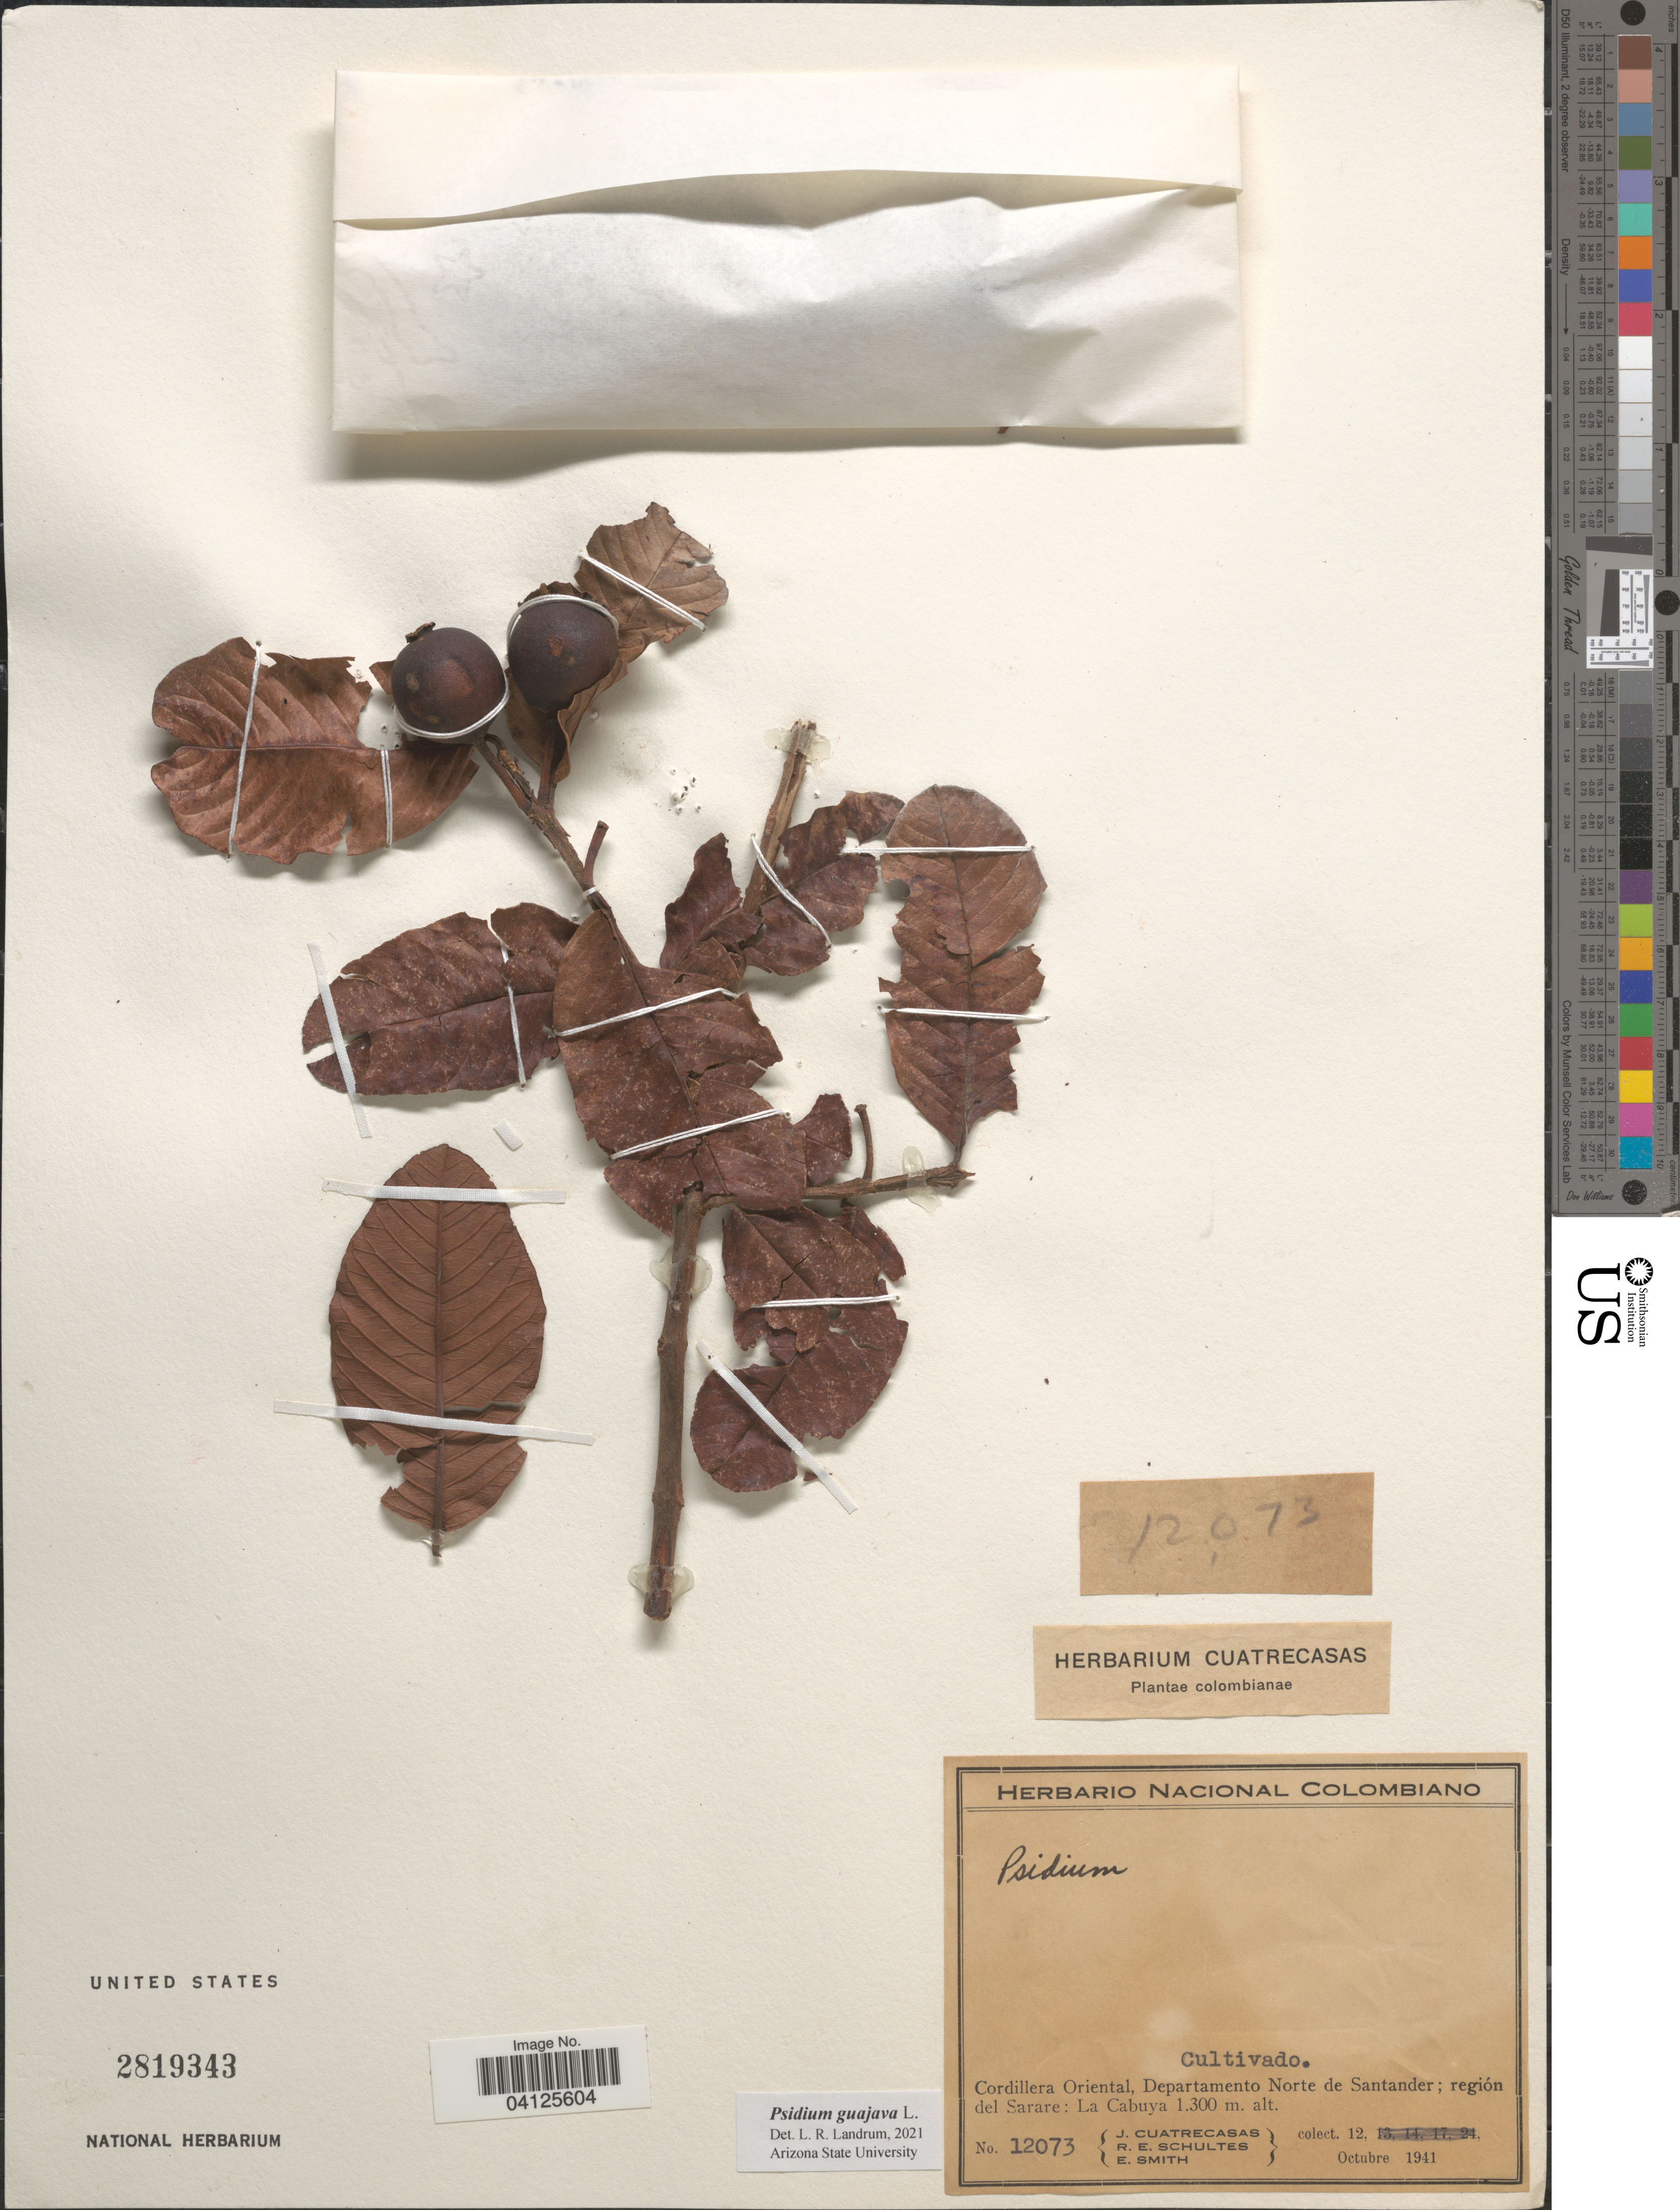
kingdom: Plantae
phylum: Tracheophyta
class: Magnoliopsida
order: Myrtales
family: Myrtaceae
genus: Psidium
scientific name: Psidium guajava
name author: L.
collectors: J. Cuatrecasas, R. E. Schultes & E. Smith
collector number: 12073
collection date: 1941-10-12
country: Colombia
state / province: Norte de Santander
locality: Cultivado. Cordillera Oriental, Departamento Norte de Santander; región del Sarare: La Cabuya.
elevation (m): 1300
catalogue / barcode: US 2819343